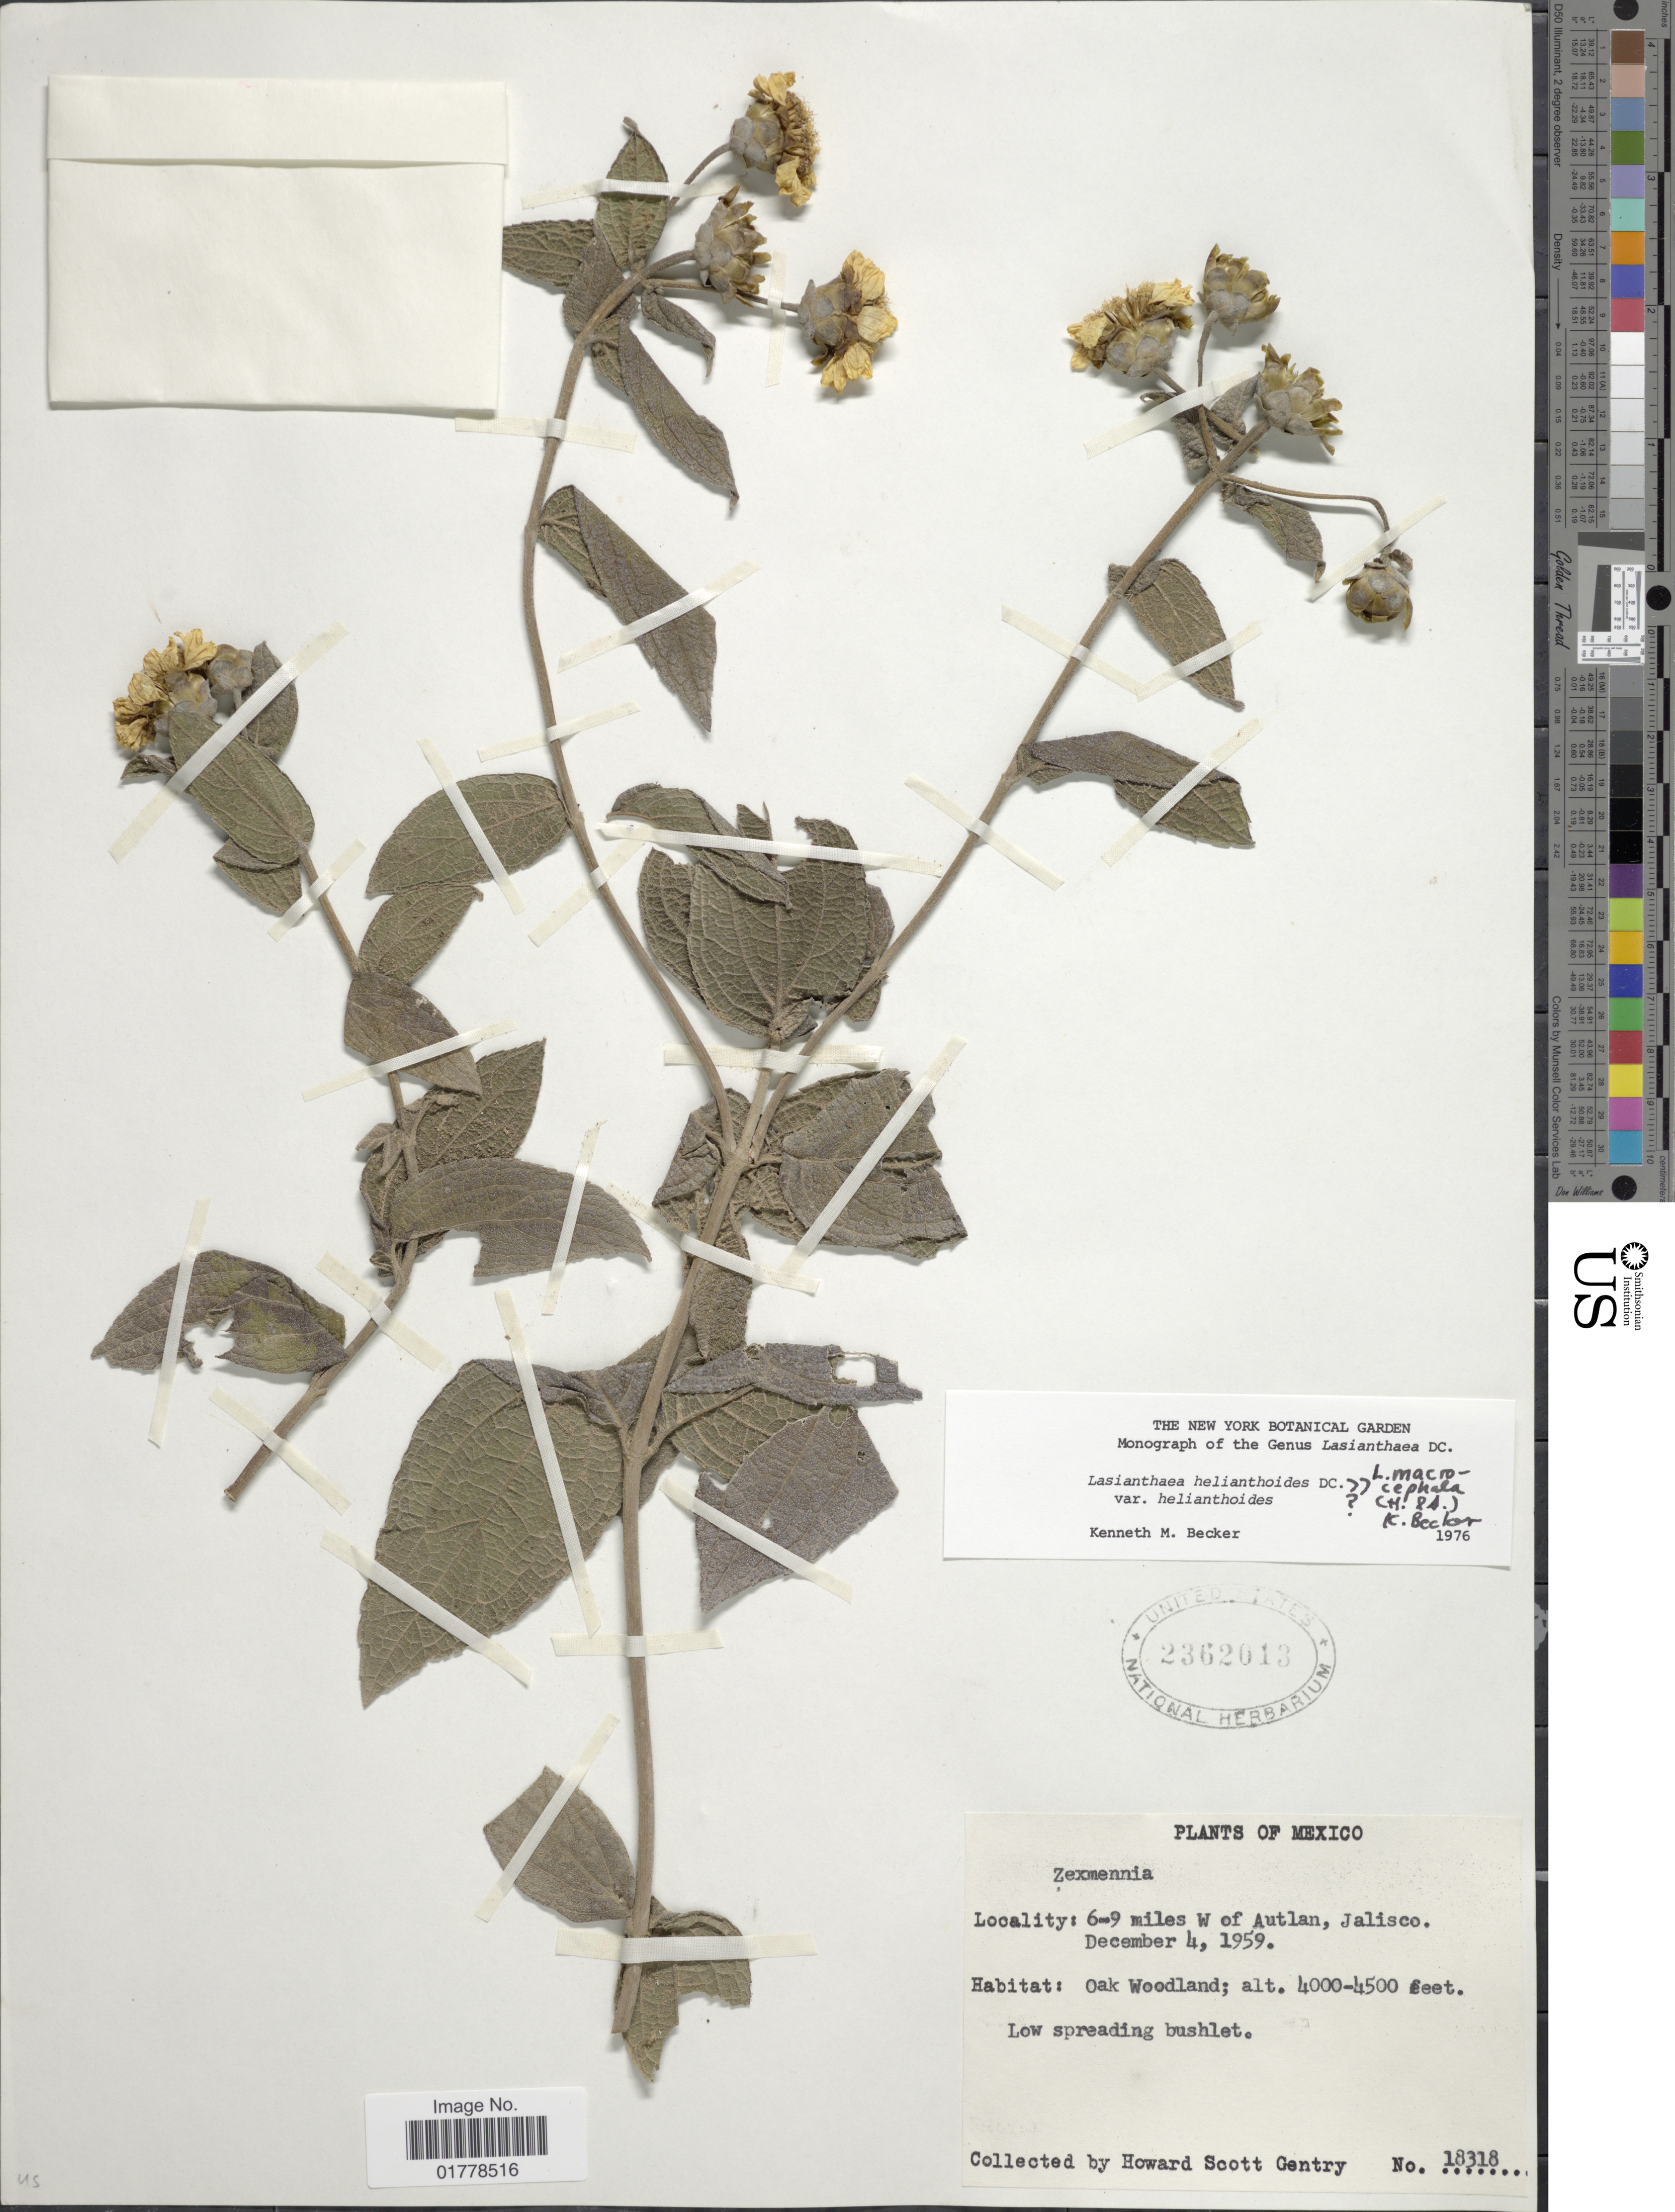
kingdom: Plantae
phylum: Tracheophyta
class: Magnoliopsida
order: Asterales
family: Asteraceae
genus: Lasianthaea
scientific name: Lasianthaea helianthoides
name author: Zucc. & DC.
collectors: H. S. Gentry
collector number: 18318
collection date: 1959-12-04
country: Mexico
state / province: Jalisco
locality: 6-9 miles W of Autlan, Jalisco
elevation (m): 1219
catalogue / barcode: US 2362013